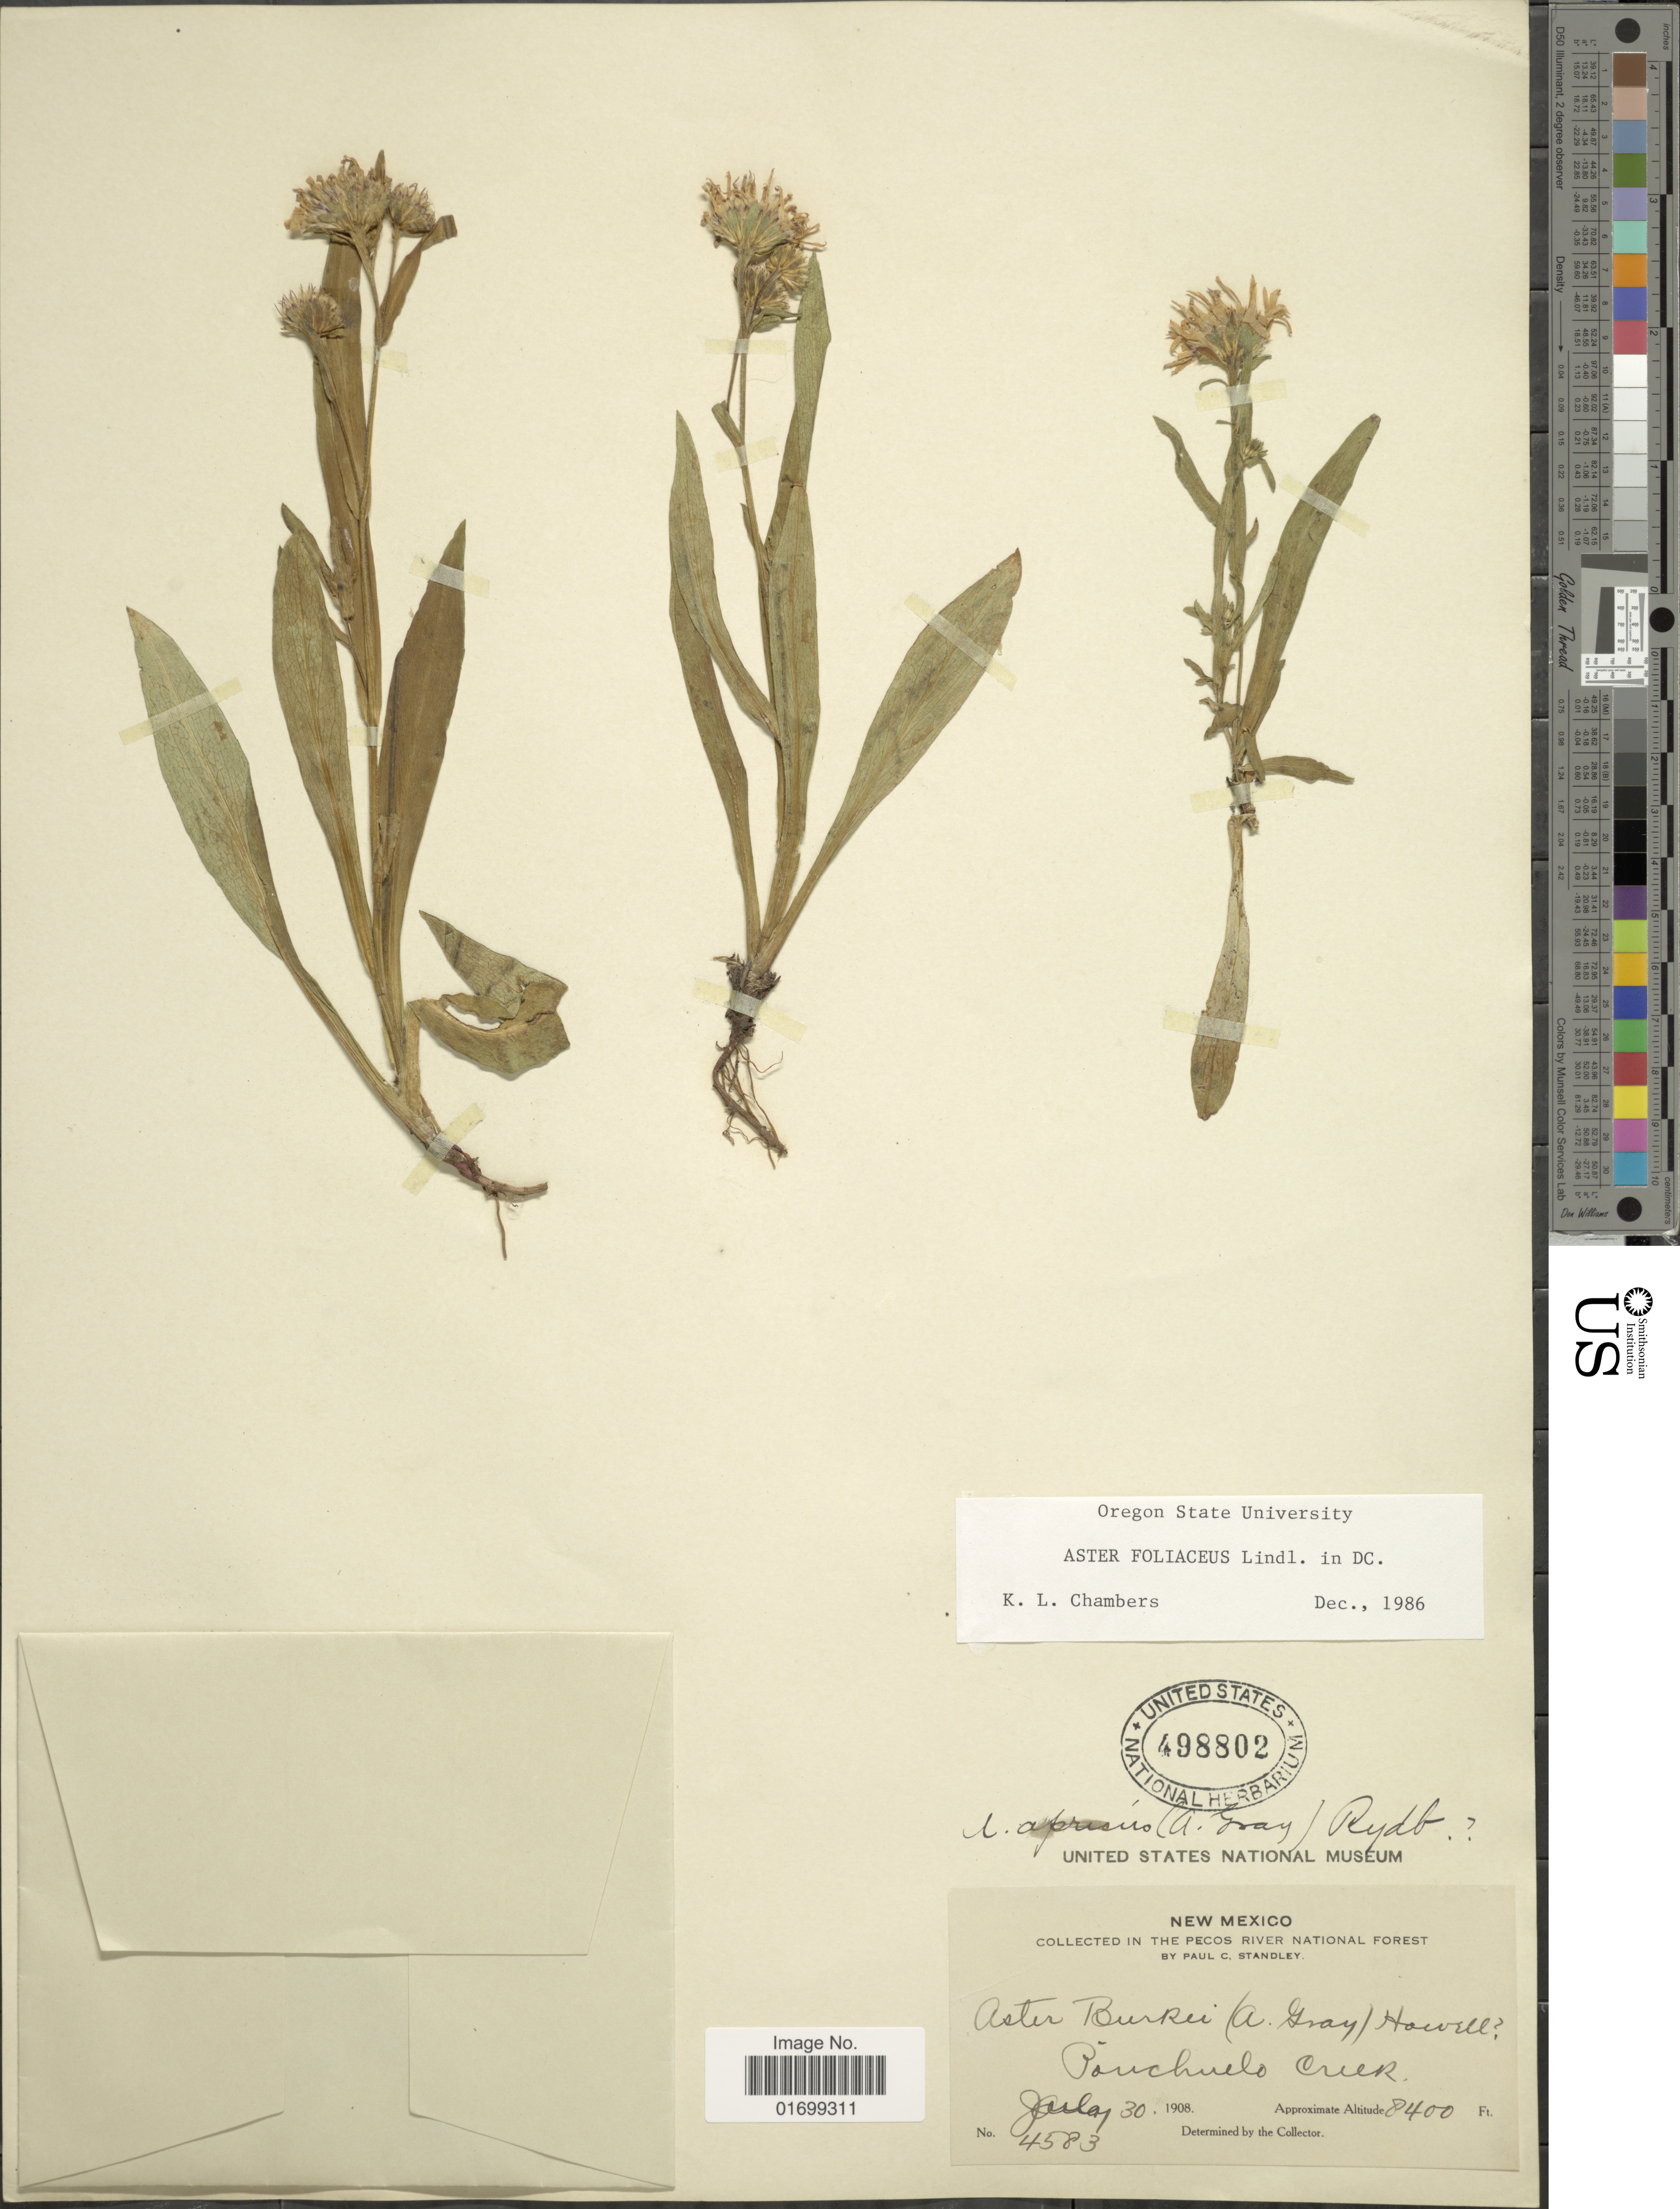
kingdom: Plantae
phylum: Tracheophyta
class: Magnoliopsida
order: Asterales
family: Asteraceae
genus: Symphyotrichum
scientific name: Symphyotrichum foliaceum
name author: (Lindl. ex DC.) G.L. Nesom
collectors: P. C. Standley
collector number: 4583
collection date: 1908-07-30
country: United States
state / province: New Mexico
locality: Pecos River National Forest, Ponchuelo Creek.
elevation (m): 2560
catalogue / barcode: US 498802